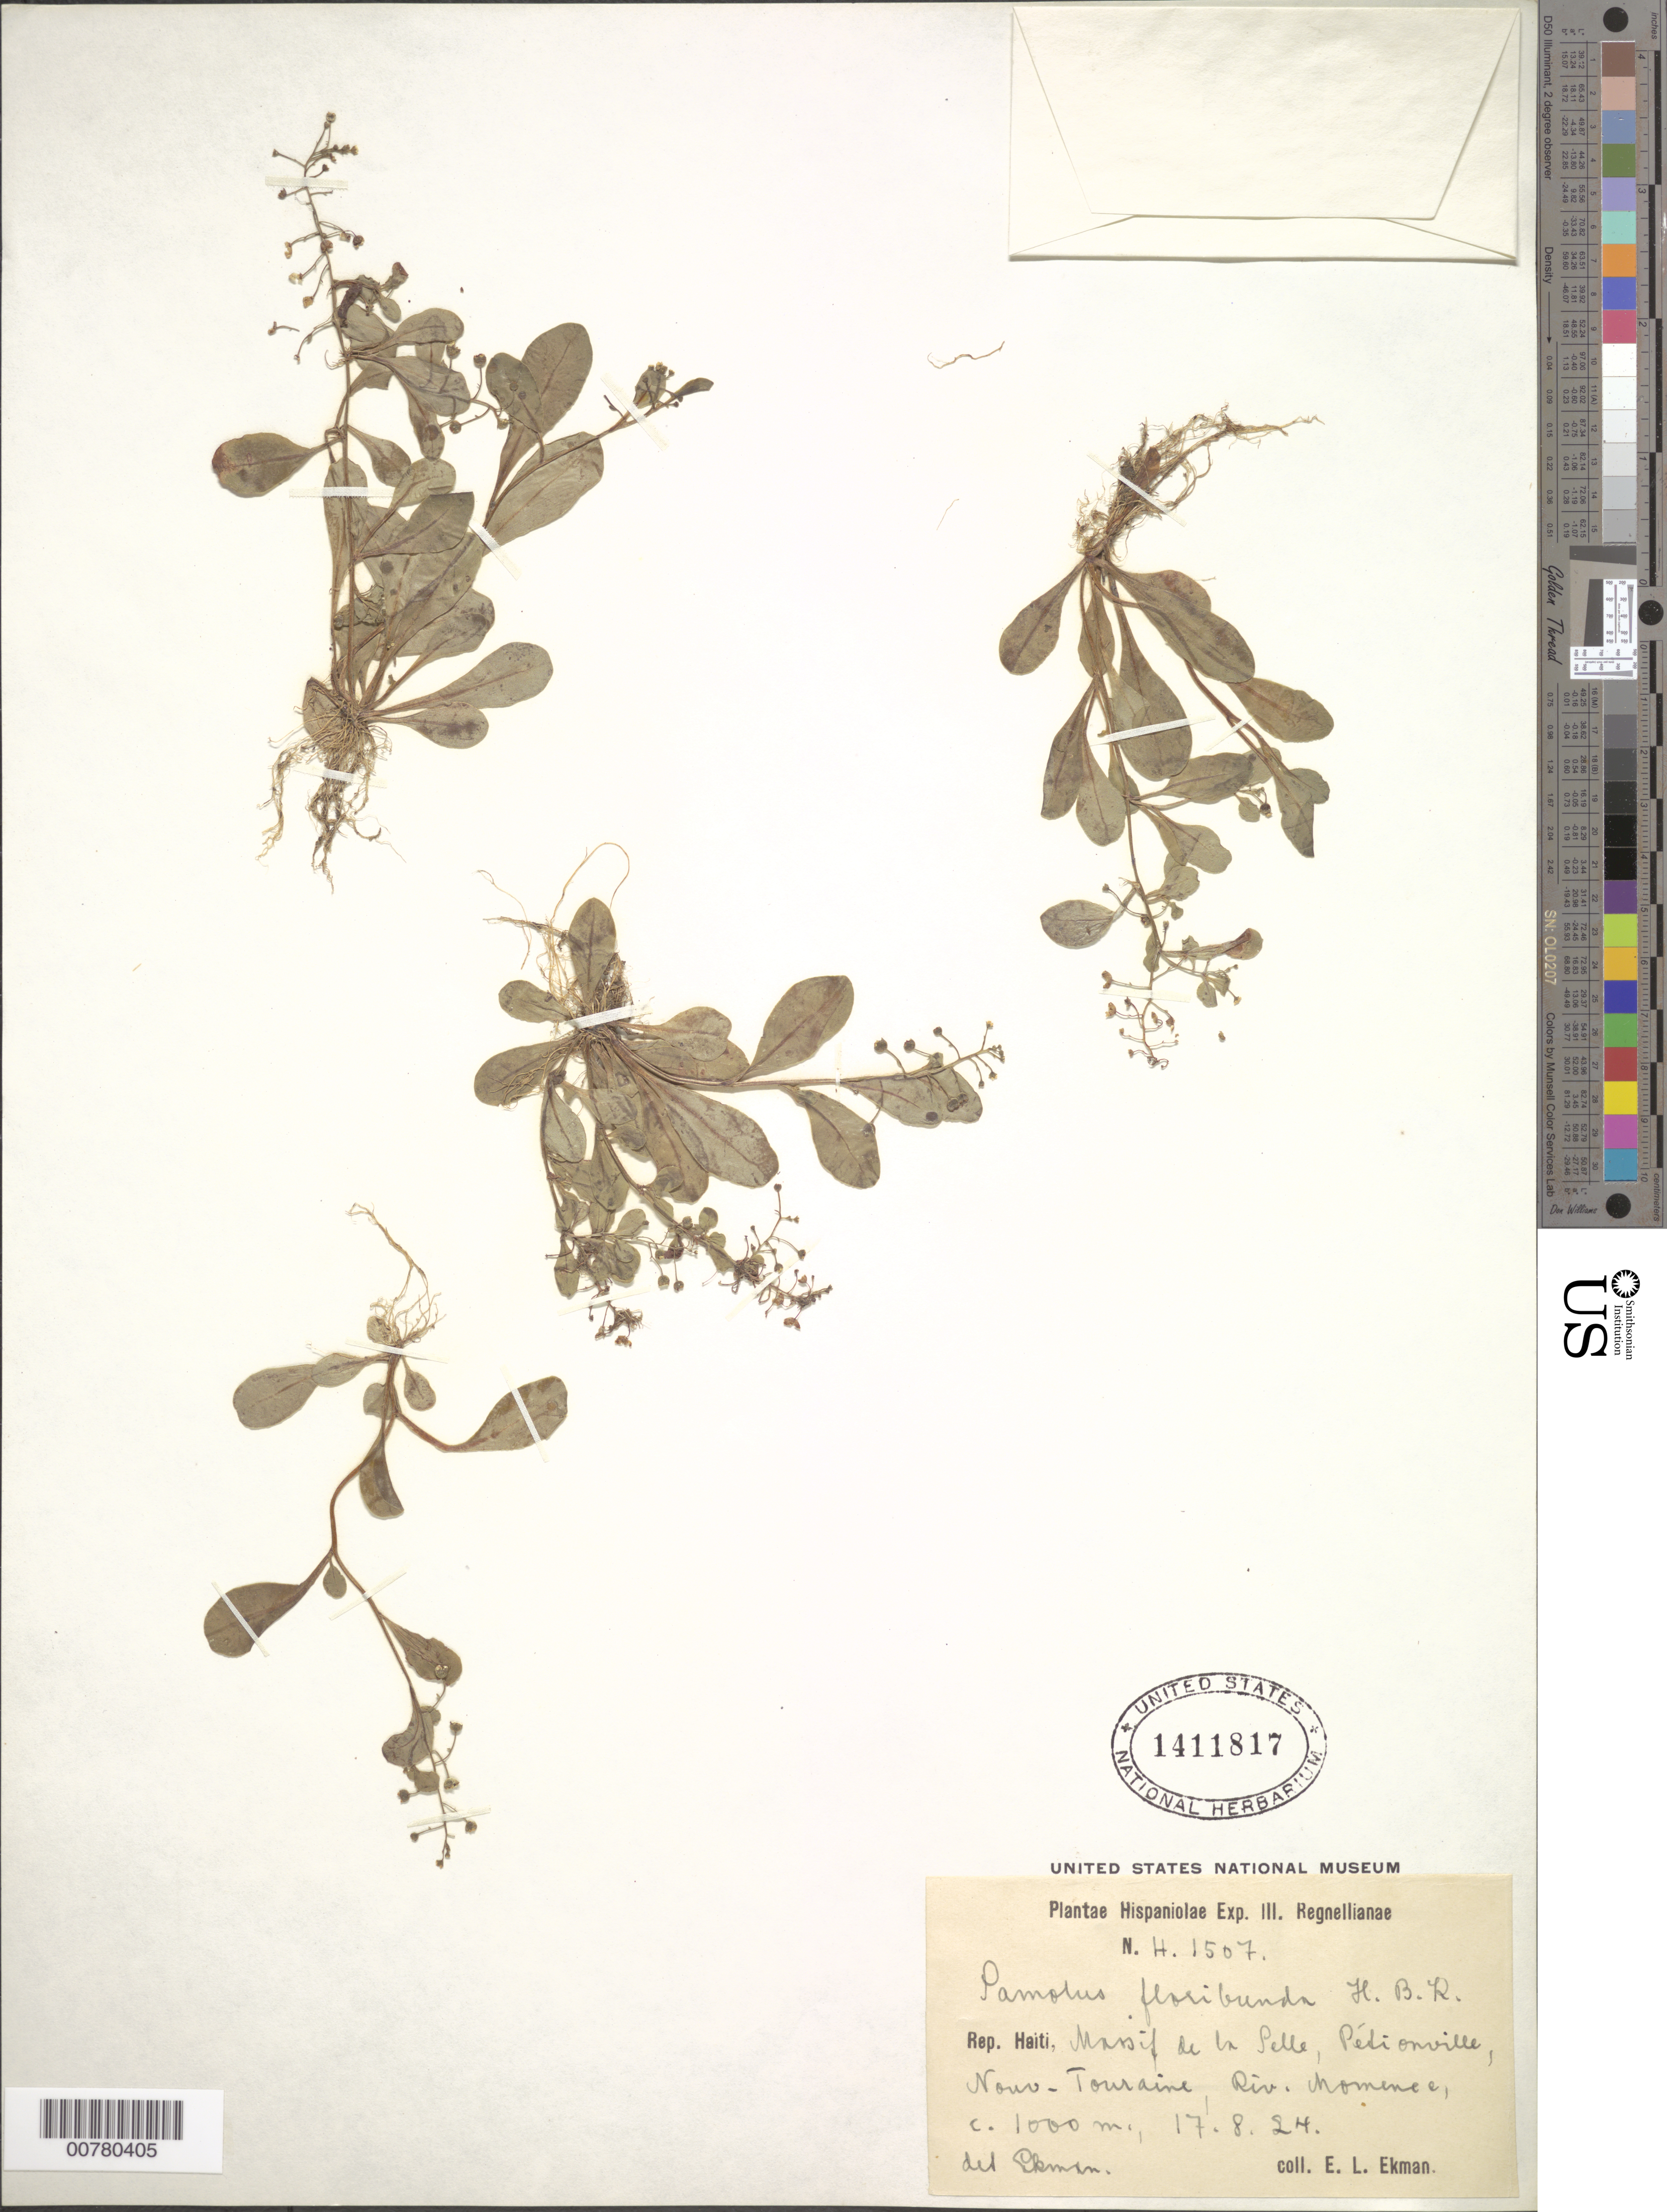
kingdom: Plantae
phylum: Tracheophyta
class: Magnoliopsida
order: Ericales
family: Primulaceae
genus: Samolus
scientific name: Samolus parviflorus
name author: Raf.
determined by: Ekman, E. L.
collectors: E. L. Ekman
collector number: H 1507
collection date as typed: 17 Aug 1924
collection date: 1924-08-17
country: Haiti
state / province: Ouest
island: Hispaniola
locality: Massif de la Selle, Pétionville, Nouv-Touraine, Riv. Monene.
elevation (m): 1000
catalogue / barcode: US 1411817